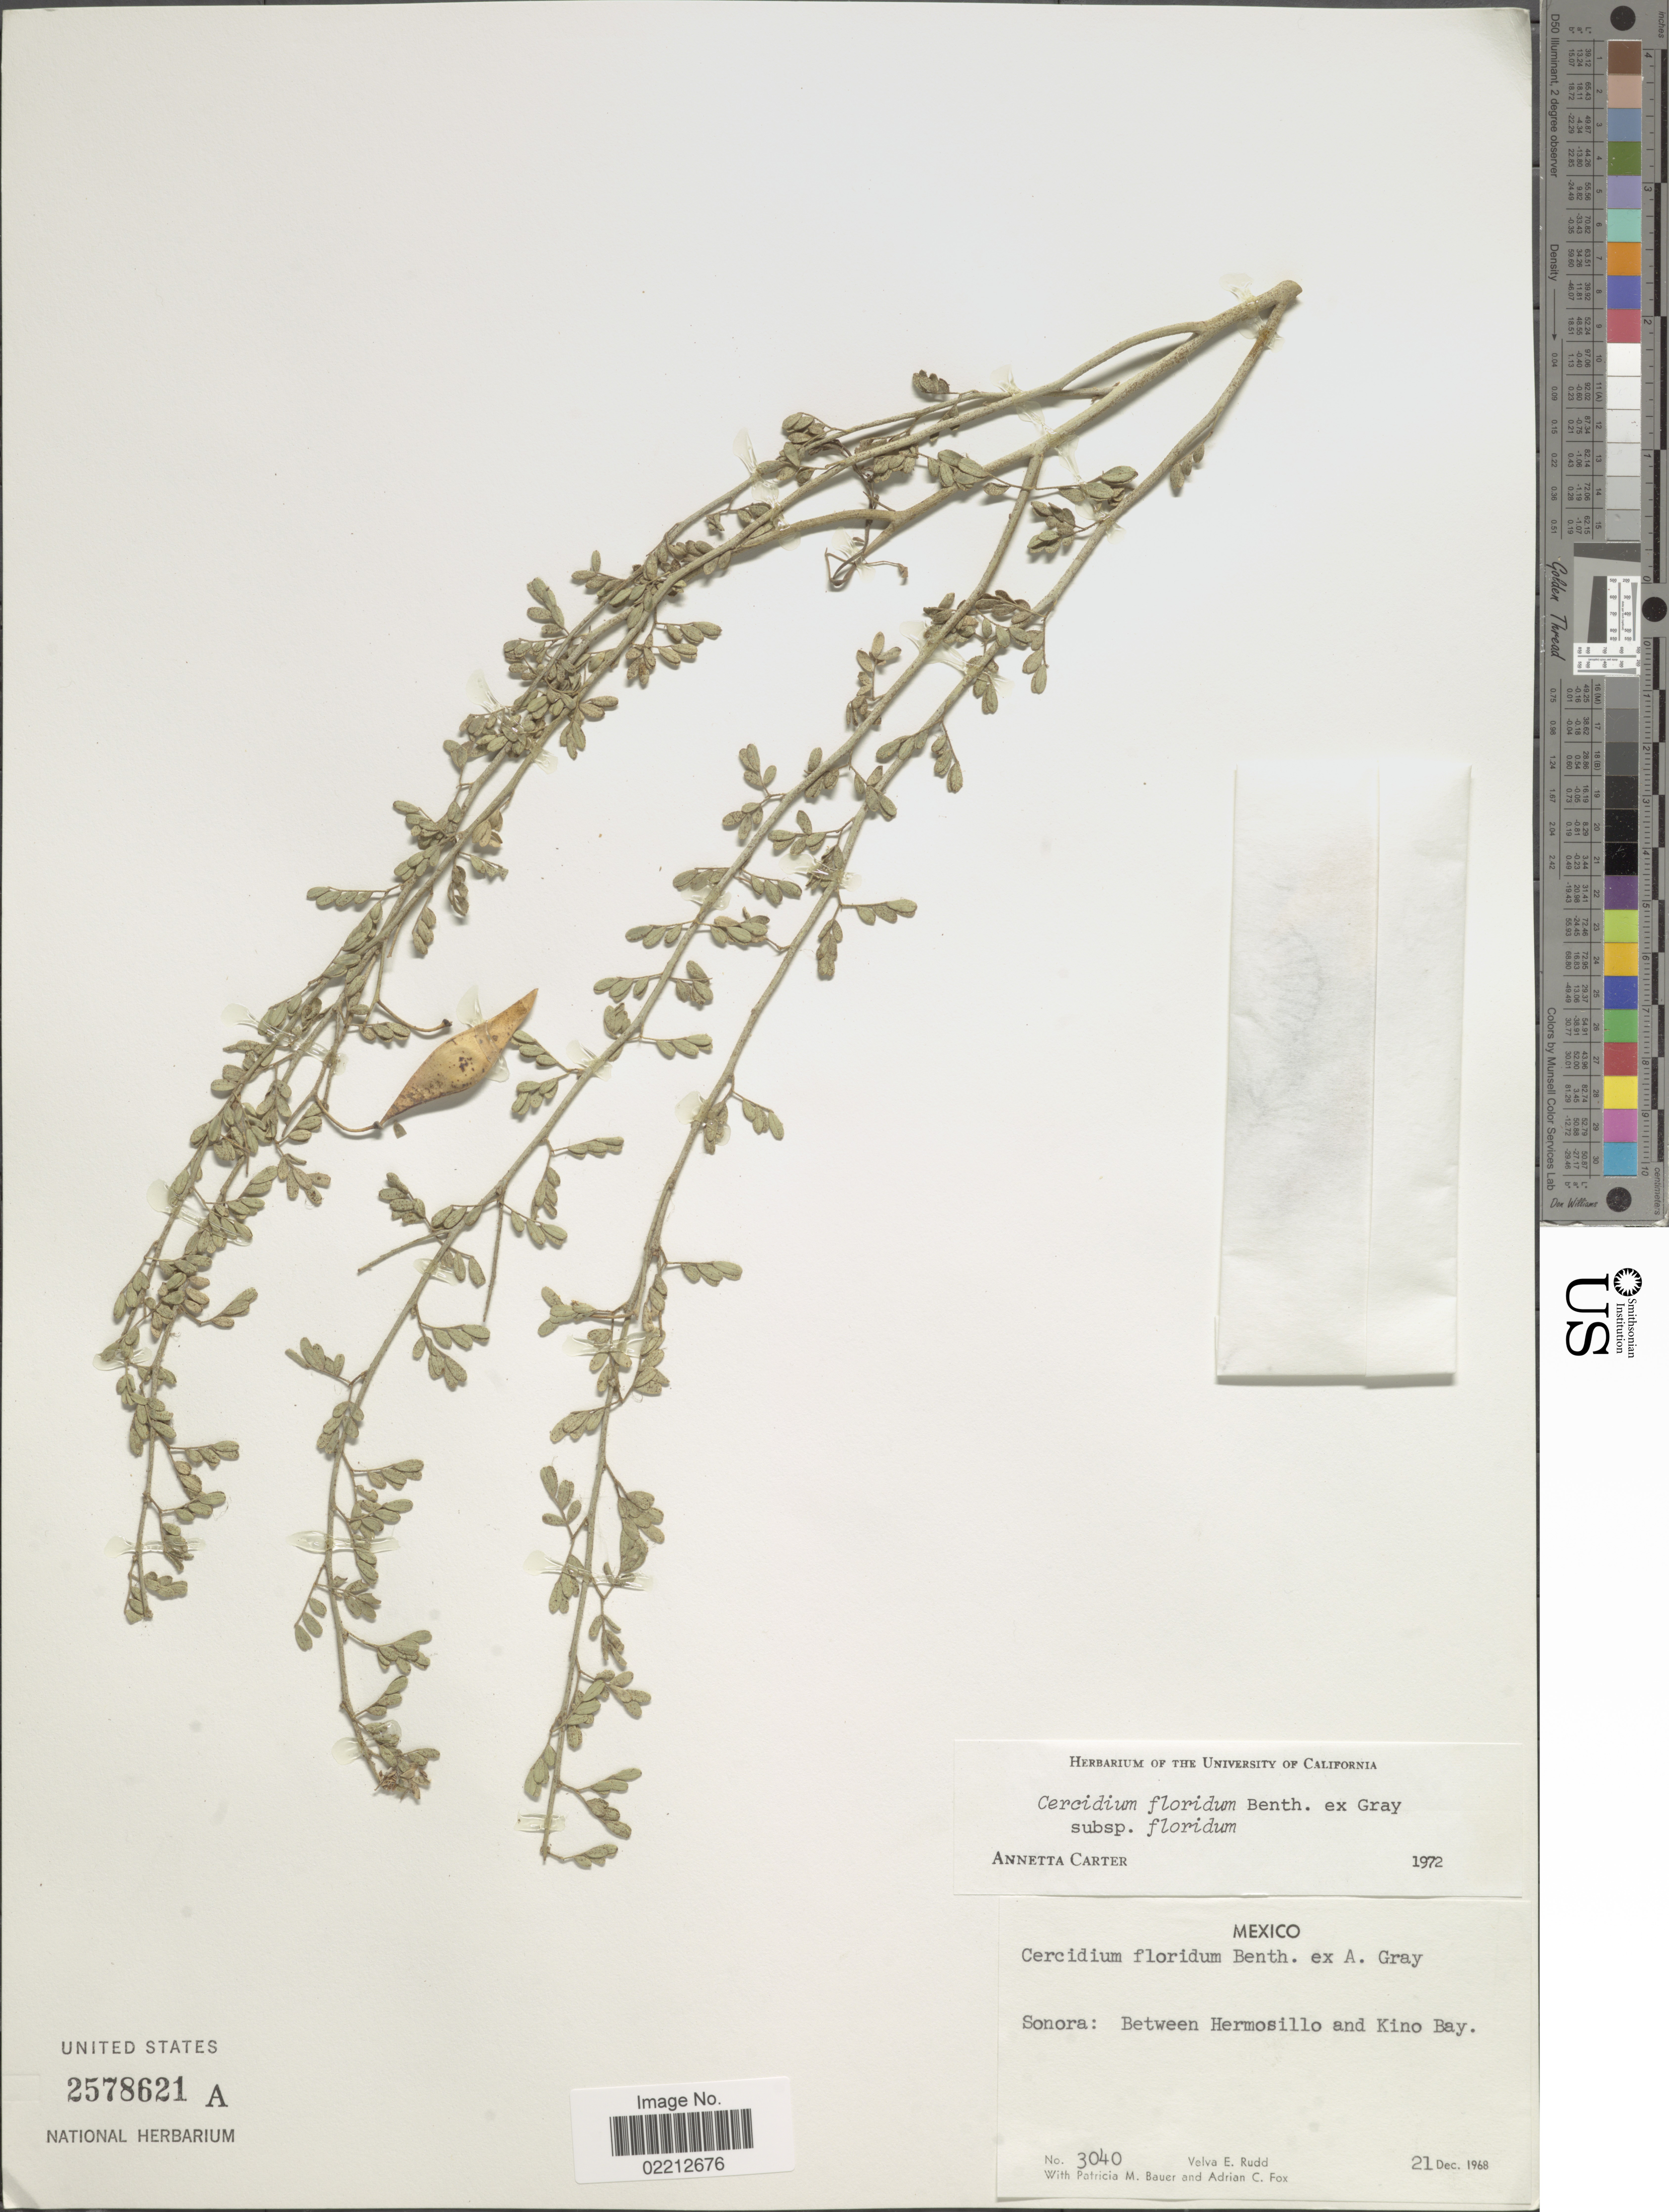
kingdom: Plantae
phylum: Tracheophyta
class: Magnoliopsida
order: Fabales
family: Fabaceae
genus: Parkinsonia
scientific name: Parkinsonia florida subsp. florida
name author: (Benth. ex A. Gray) S. Watson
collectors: V. E. Rudd, P. Bauer & A. Fox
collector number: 3040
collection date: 1968-12-21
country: Mexico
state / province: Sonora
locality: Between Hermosillo and Kino Bay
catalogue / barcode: US 2578621A